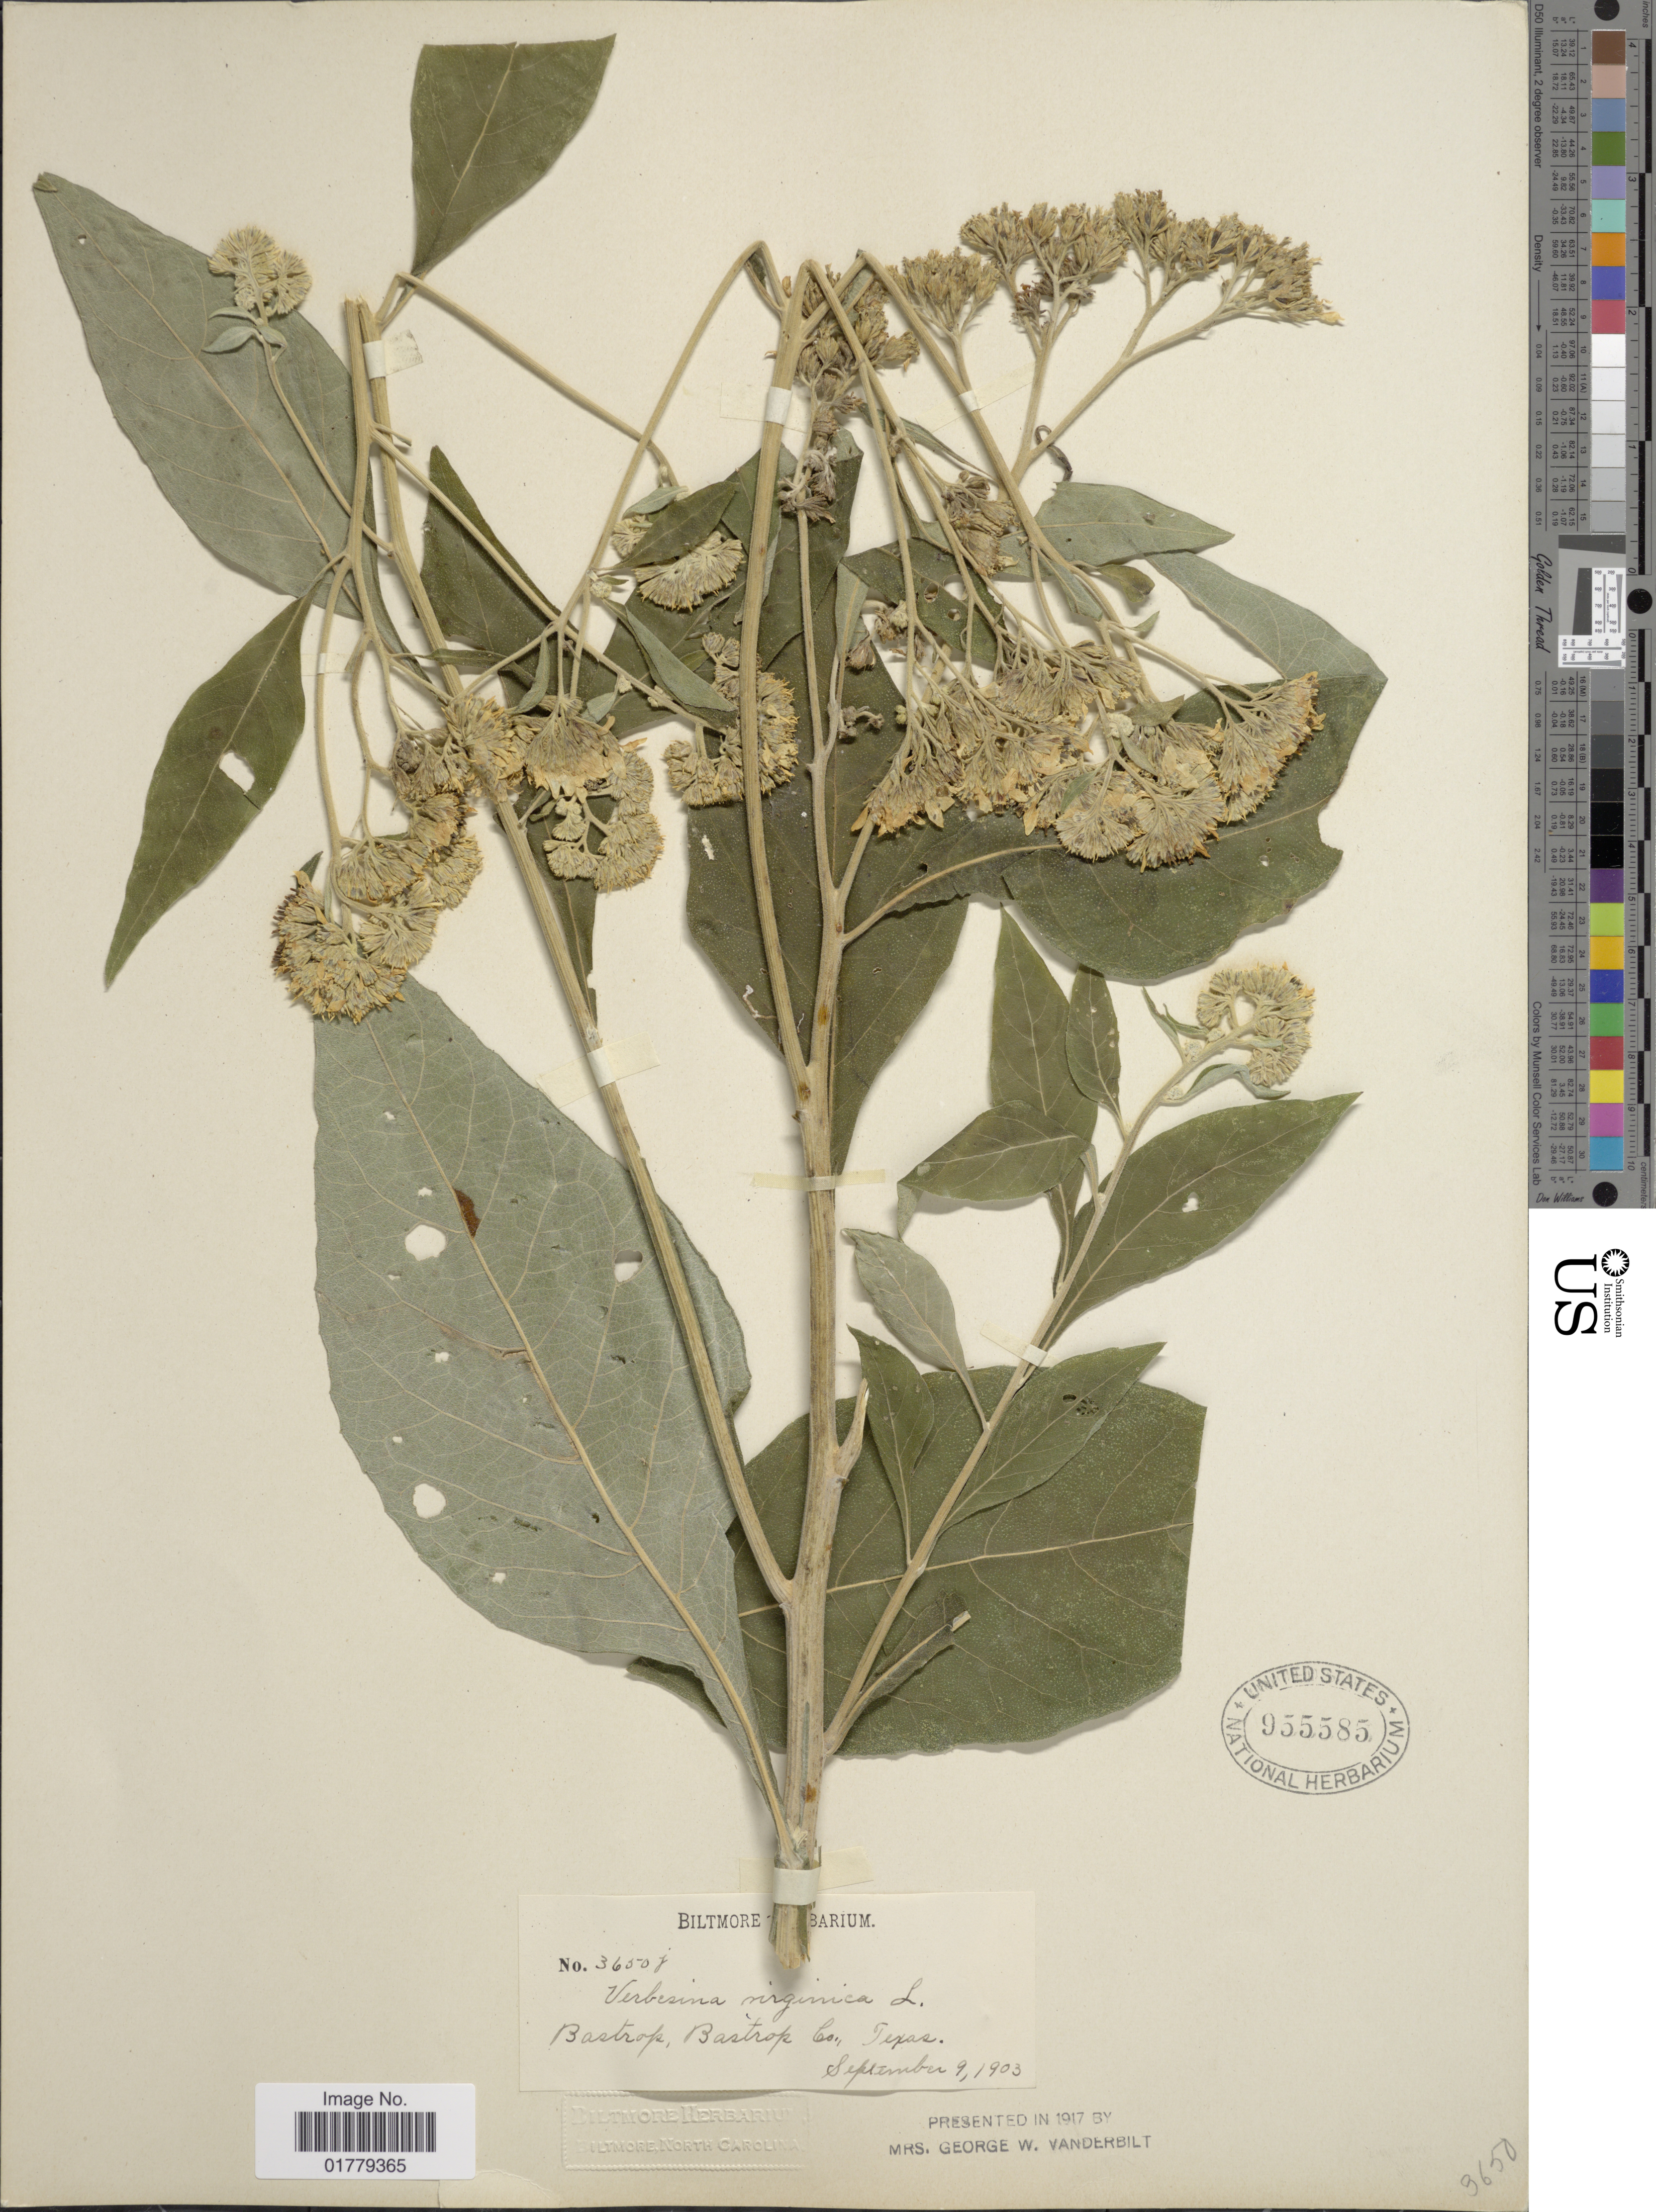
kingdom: Plantae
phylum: Tracheophyta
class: Magnoliopsida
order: Asterales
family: Asteraceae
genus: Verbesina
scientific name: Verbesina virginica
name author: L.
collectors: ex herb. Biltmore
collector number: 3650j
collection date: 1903-09-09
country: United States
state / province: Texas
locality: Bastrop, Bastrop Co.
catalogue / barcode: US 955585